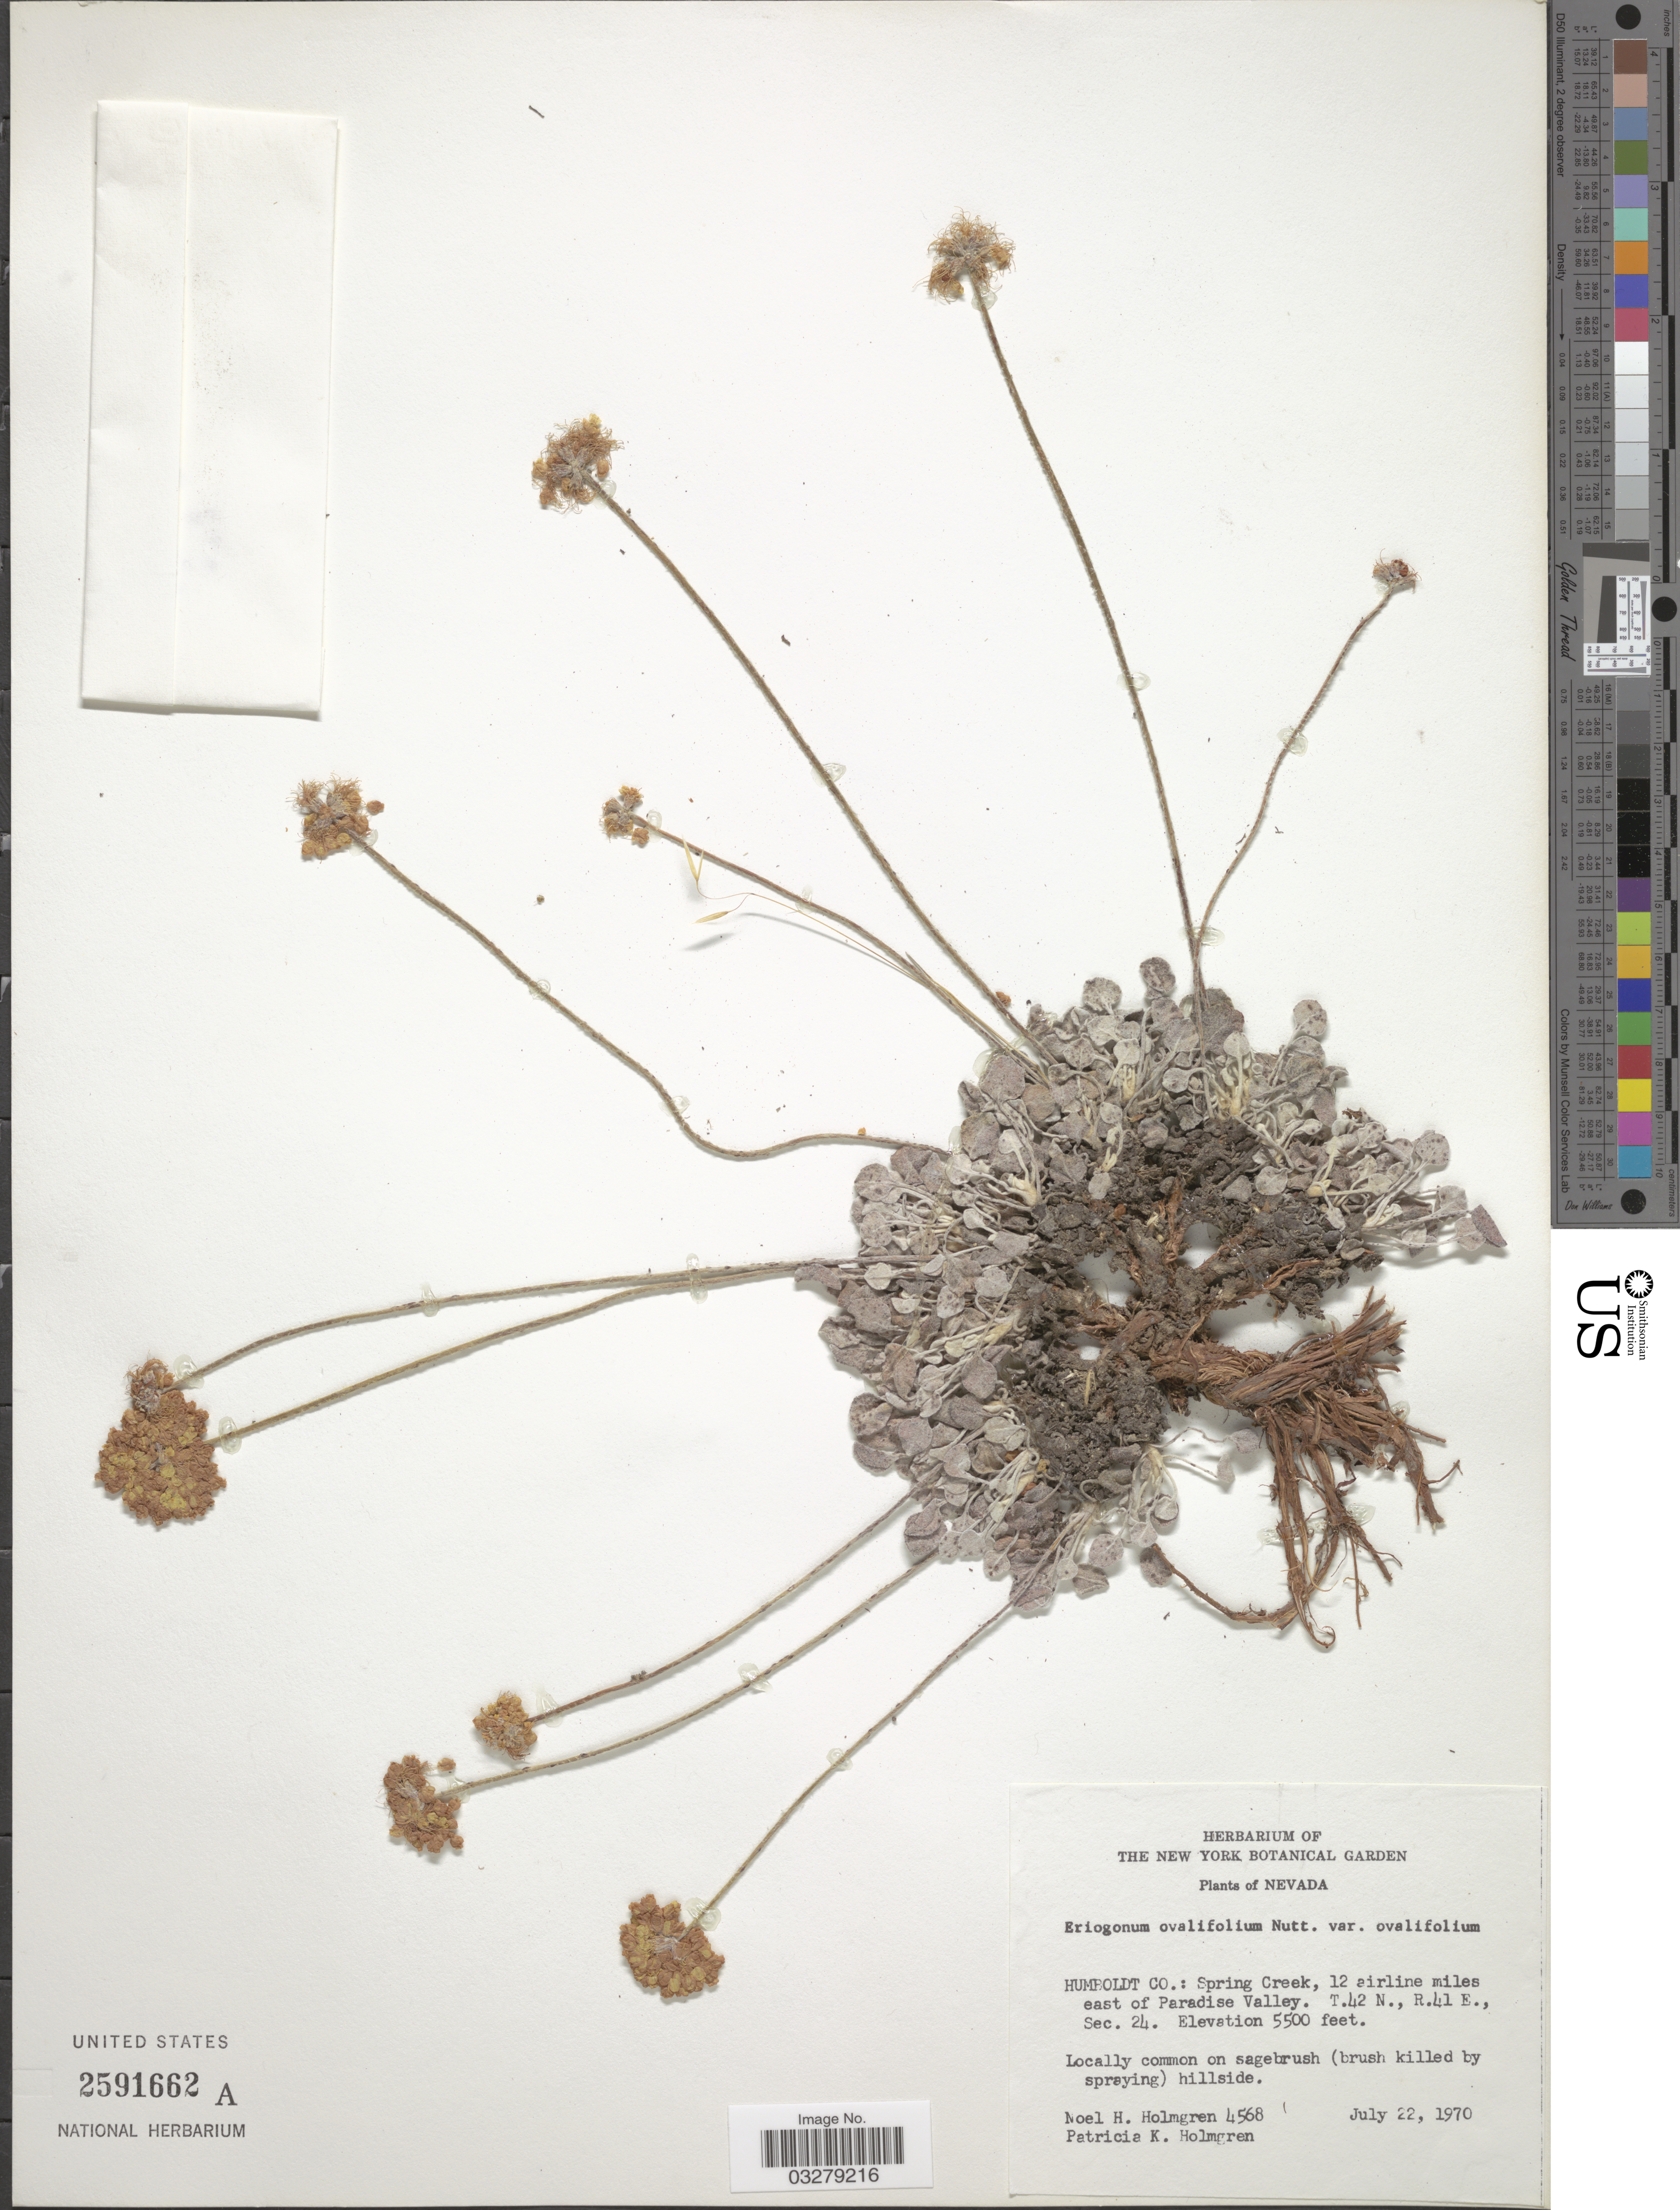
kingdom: Plantae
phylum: Tracheophyta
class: Magnoliopsida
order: Caryophyllales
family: Polygonaceae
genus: Eriogonum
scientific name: Eriogonum ovalifolium var. ovalifolium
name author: Nutt.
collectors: N. H. Holmgren & P. K. Holmgren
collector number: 4568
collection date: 1970-07-22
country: United States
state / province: Nevada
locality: Humboldt Co.: Spring Creek, 12 airline miles east of Paradise Valley. T.42 N., R.41 E., Sec. 24.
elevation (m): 1676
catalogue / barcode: US 2591662A